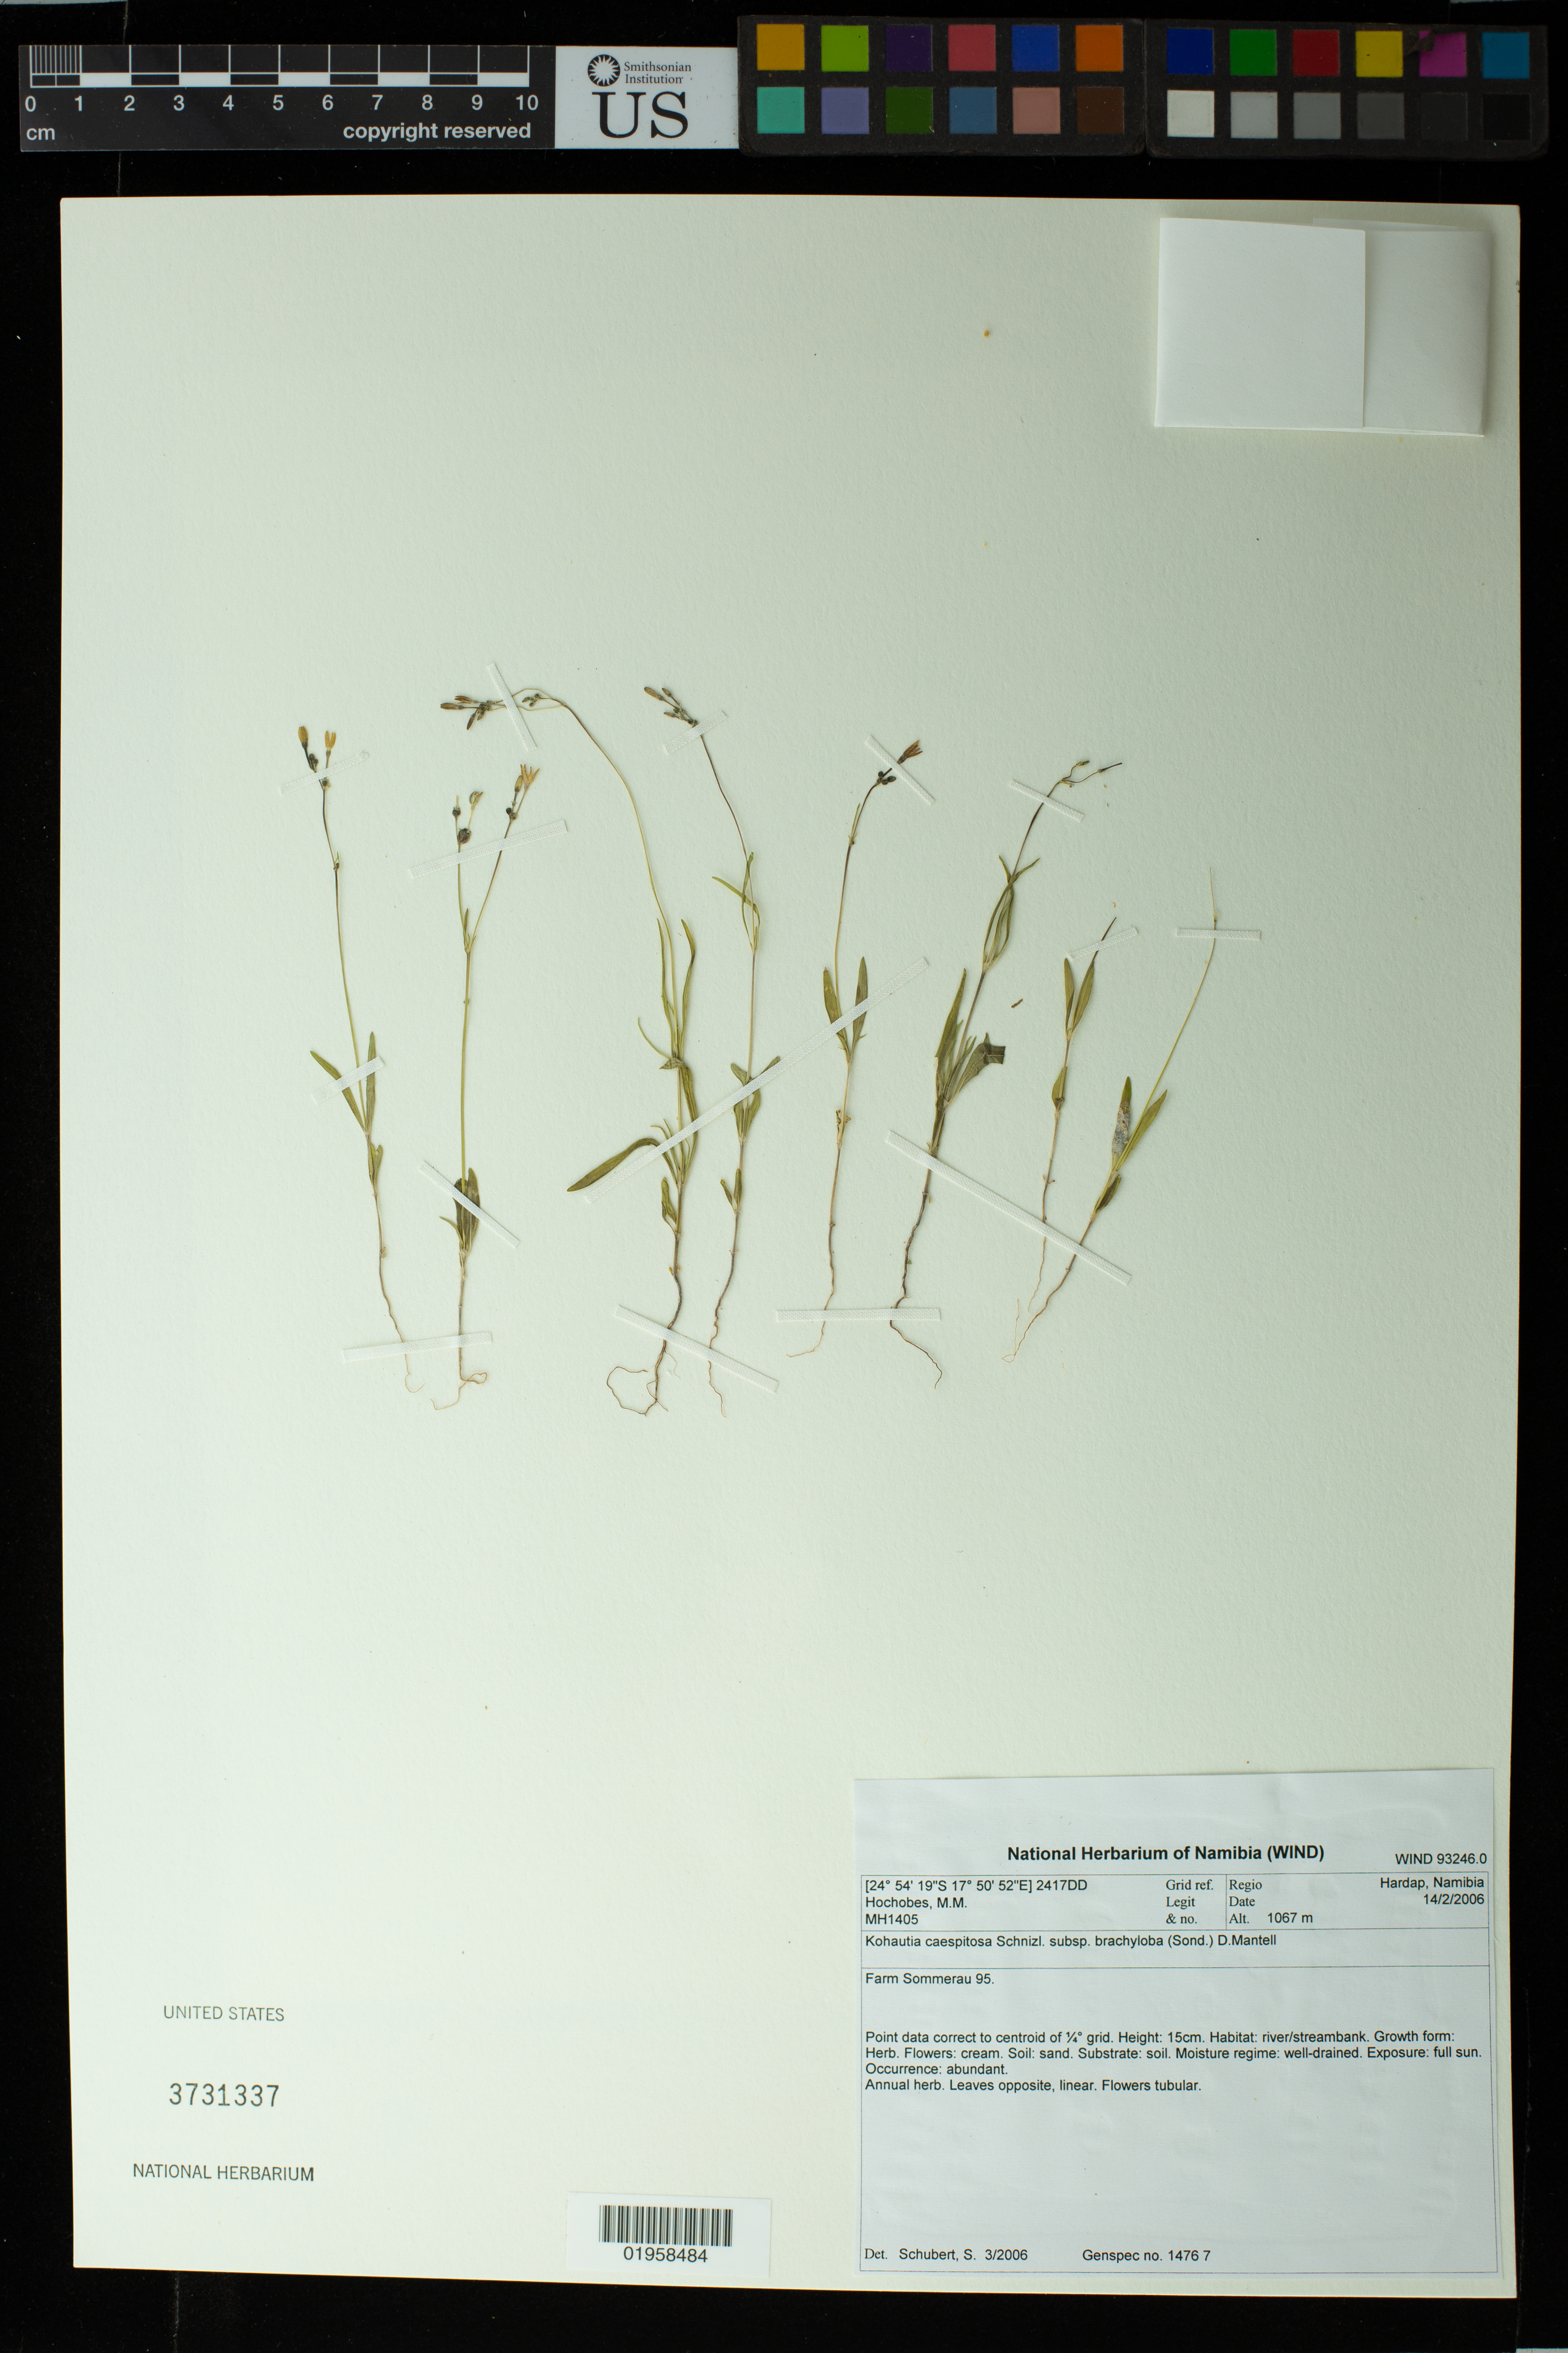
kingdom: Plantae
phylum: Tracheophyta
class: Magnoliopsida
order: Gentianales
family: Rubiaceae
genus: Kohautia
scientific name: Kohautia caespitosa subsp. brachyloba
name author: (Sond.) Mantell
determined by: Schubert, S.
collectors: M. Hochobes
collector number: MH1405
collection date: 2006-02-14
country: Namibia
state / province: Hardap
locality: Farm Sommerau 95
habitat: River/stream bank. Soil: sand. Well-drained, full sun. Abundant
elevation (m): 1067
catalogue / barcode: US 3731337